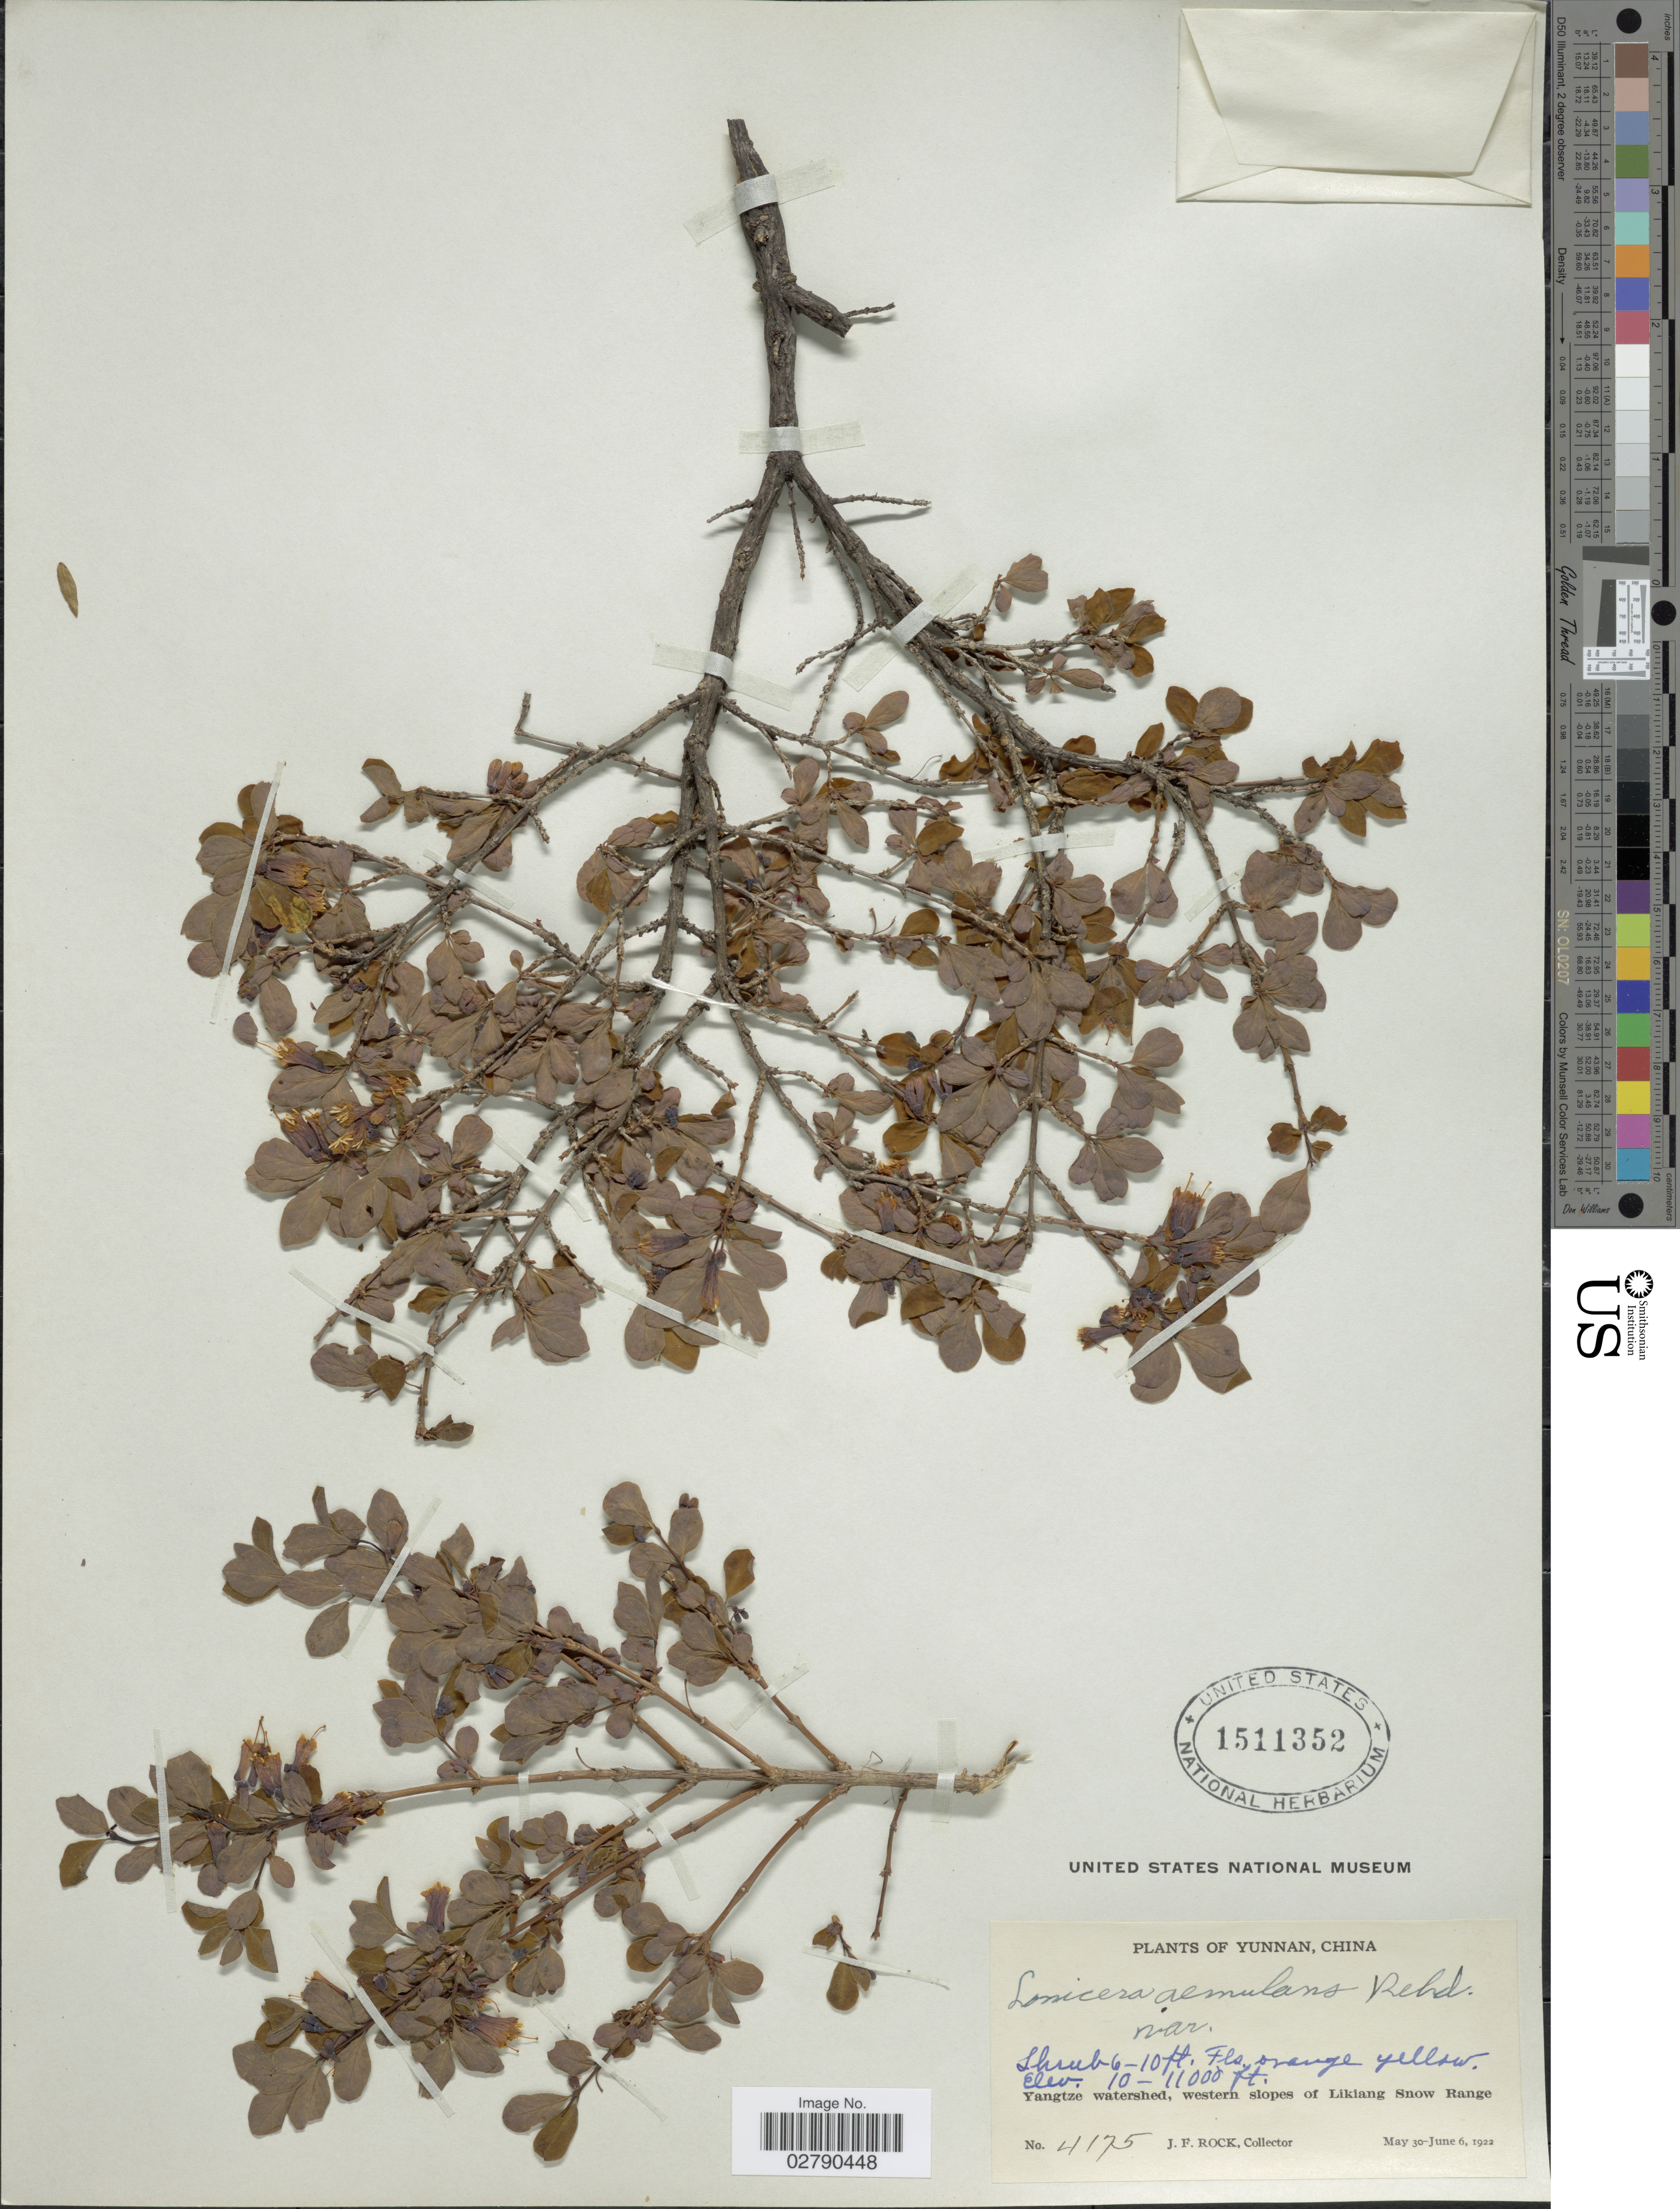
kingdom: Plantae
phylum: Tracheophyta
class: Magnoliopsida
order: Dipsacales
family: Caprifoliaceae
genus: Lonicera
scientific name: Lonicera aemulans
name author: Rehder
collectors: J. Rock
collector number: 4175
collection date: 1922-05-30/1922-06-06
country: China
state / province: Yunnan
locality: Yangtze watershed, western slopes of Likiang Snow Range.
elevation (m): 3048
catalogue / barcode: US 1511352